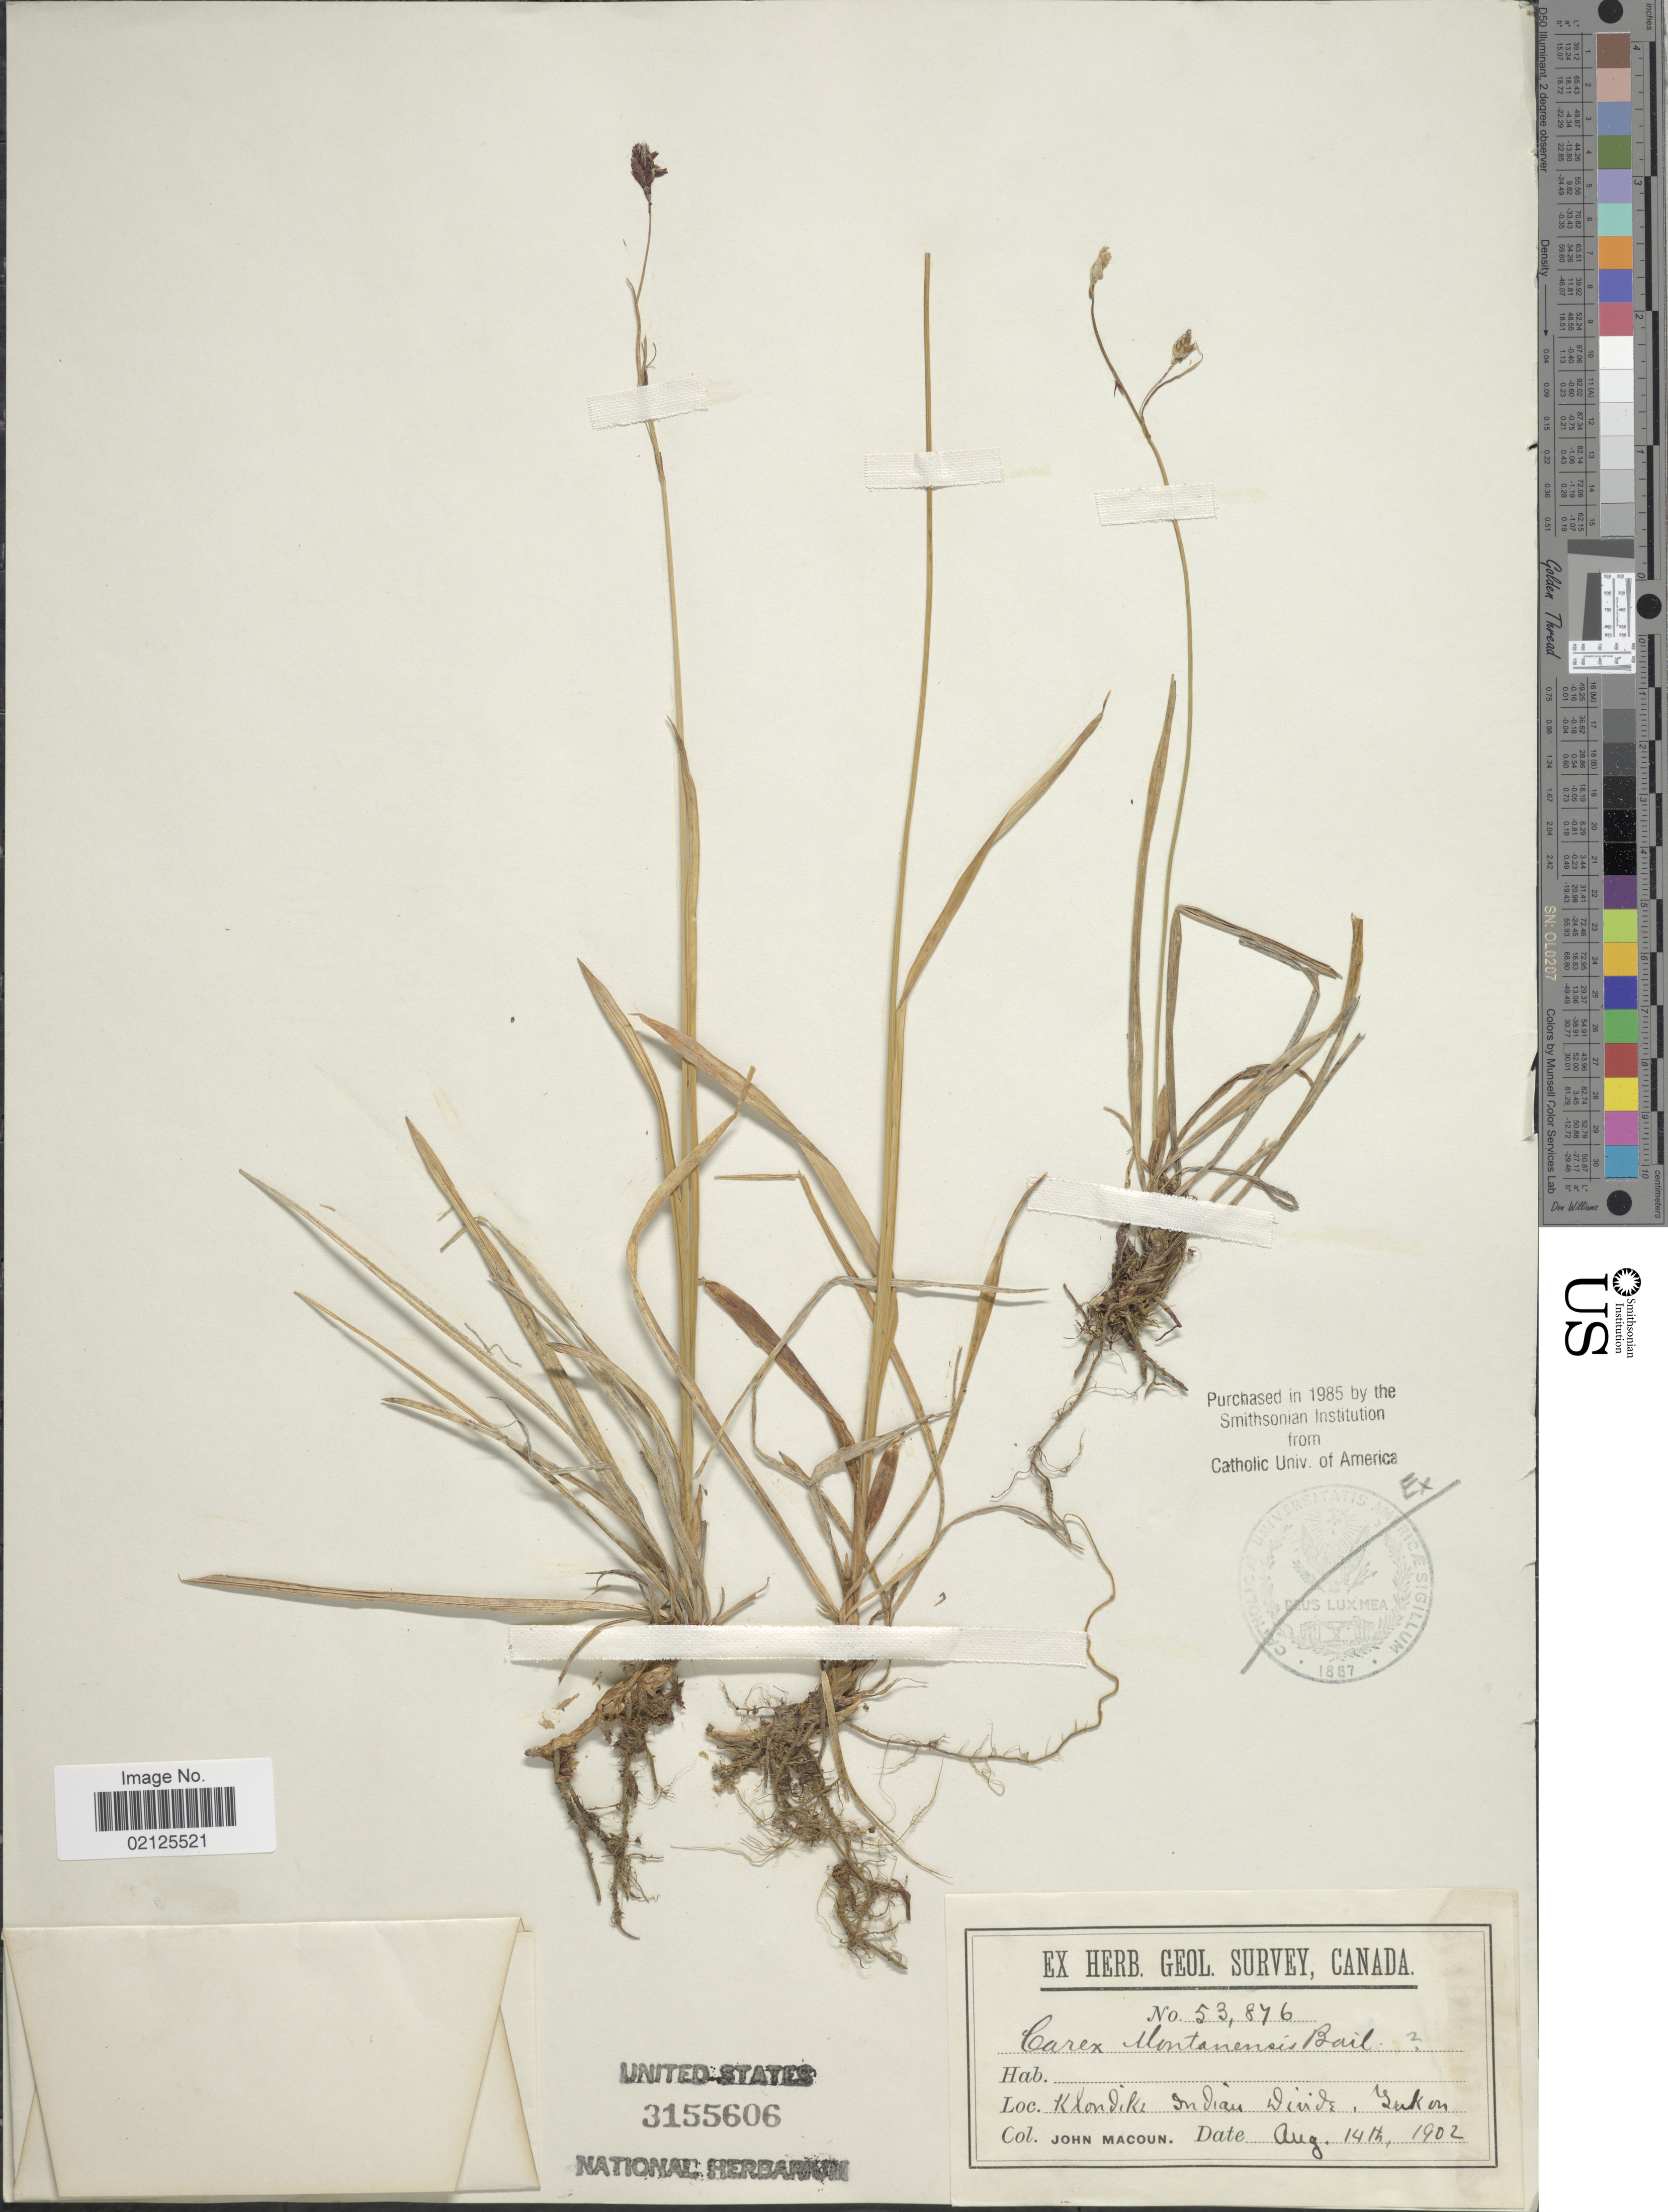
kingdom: Plantae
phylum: Tracheophyta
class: Liliopsida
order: Poales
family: Cyperaceae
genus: Carex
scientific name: Carex podocarpa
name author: R. Br.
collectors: J. Macoun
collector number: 53876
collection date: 1902-08-14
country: Canada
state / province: Yukon Territory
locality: Klondikz Indian Divide, Yukon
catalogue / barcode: US 3155606